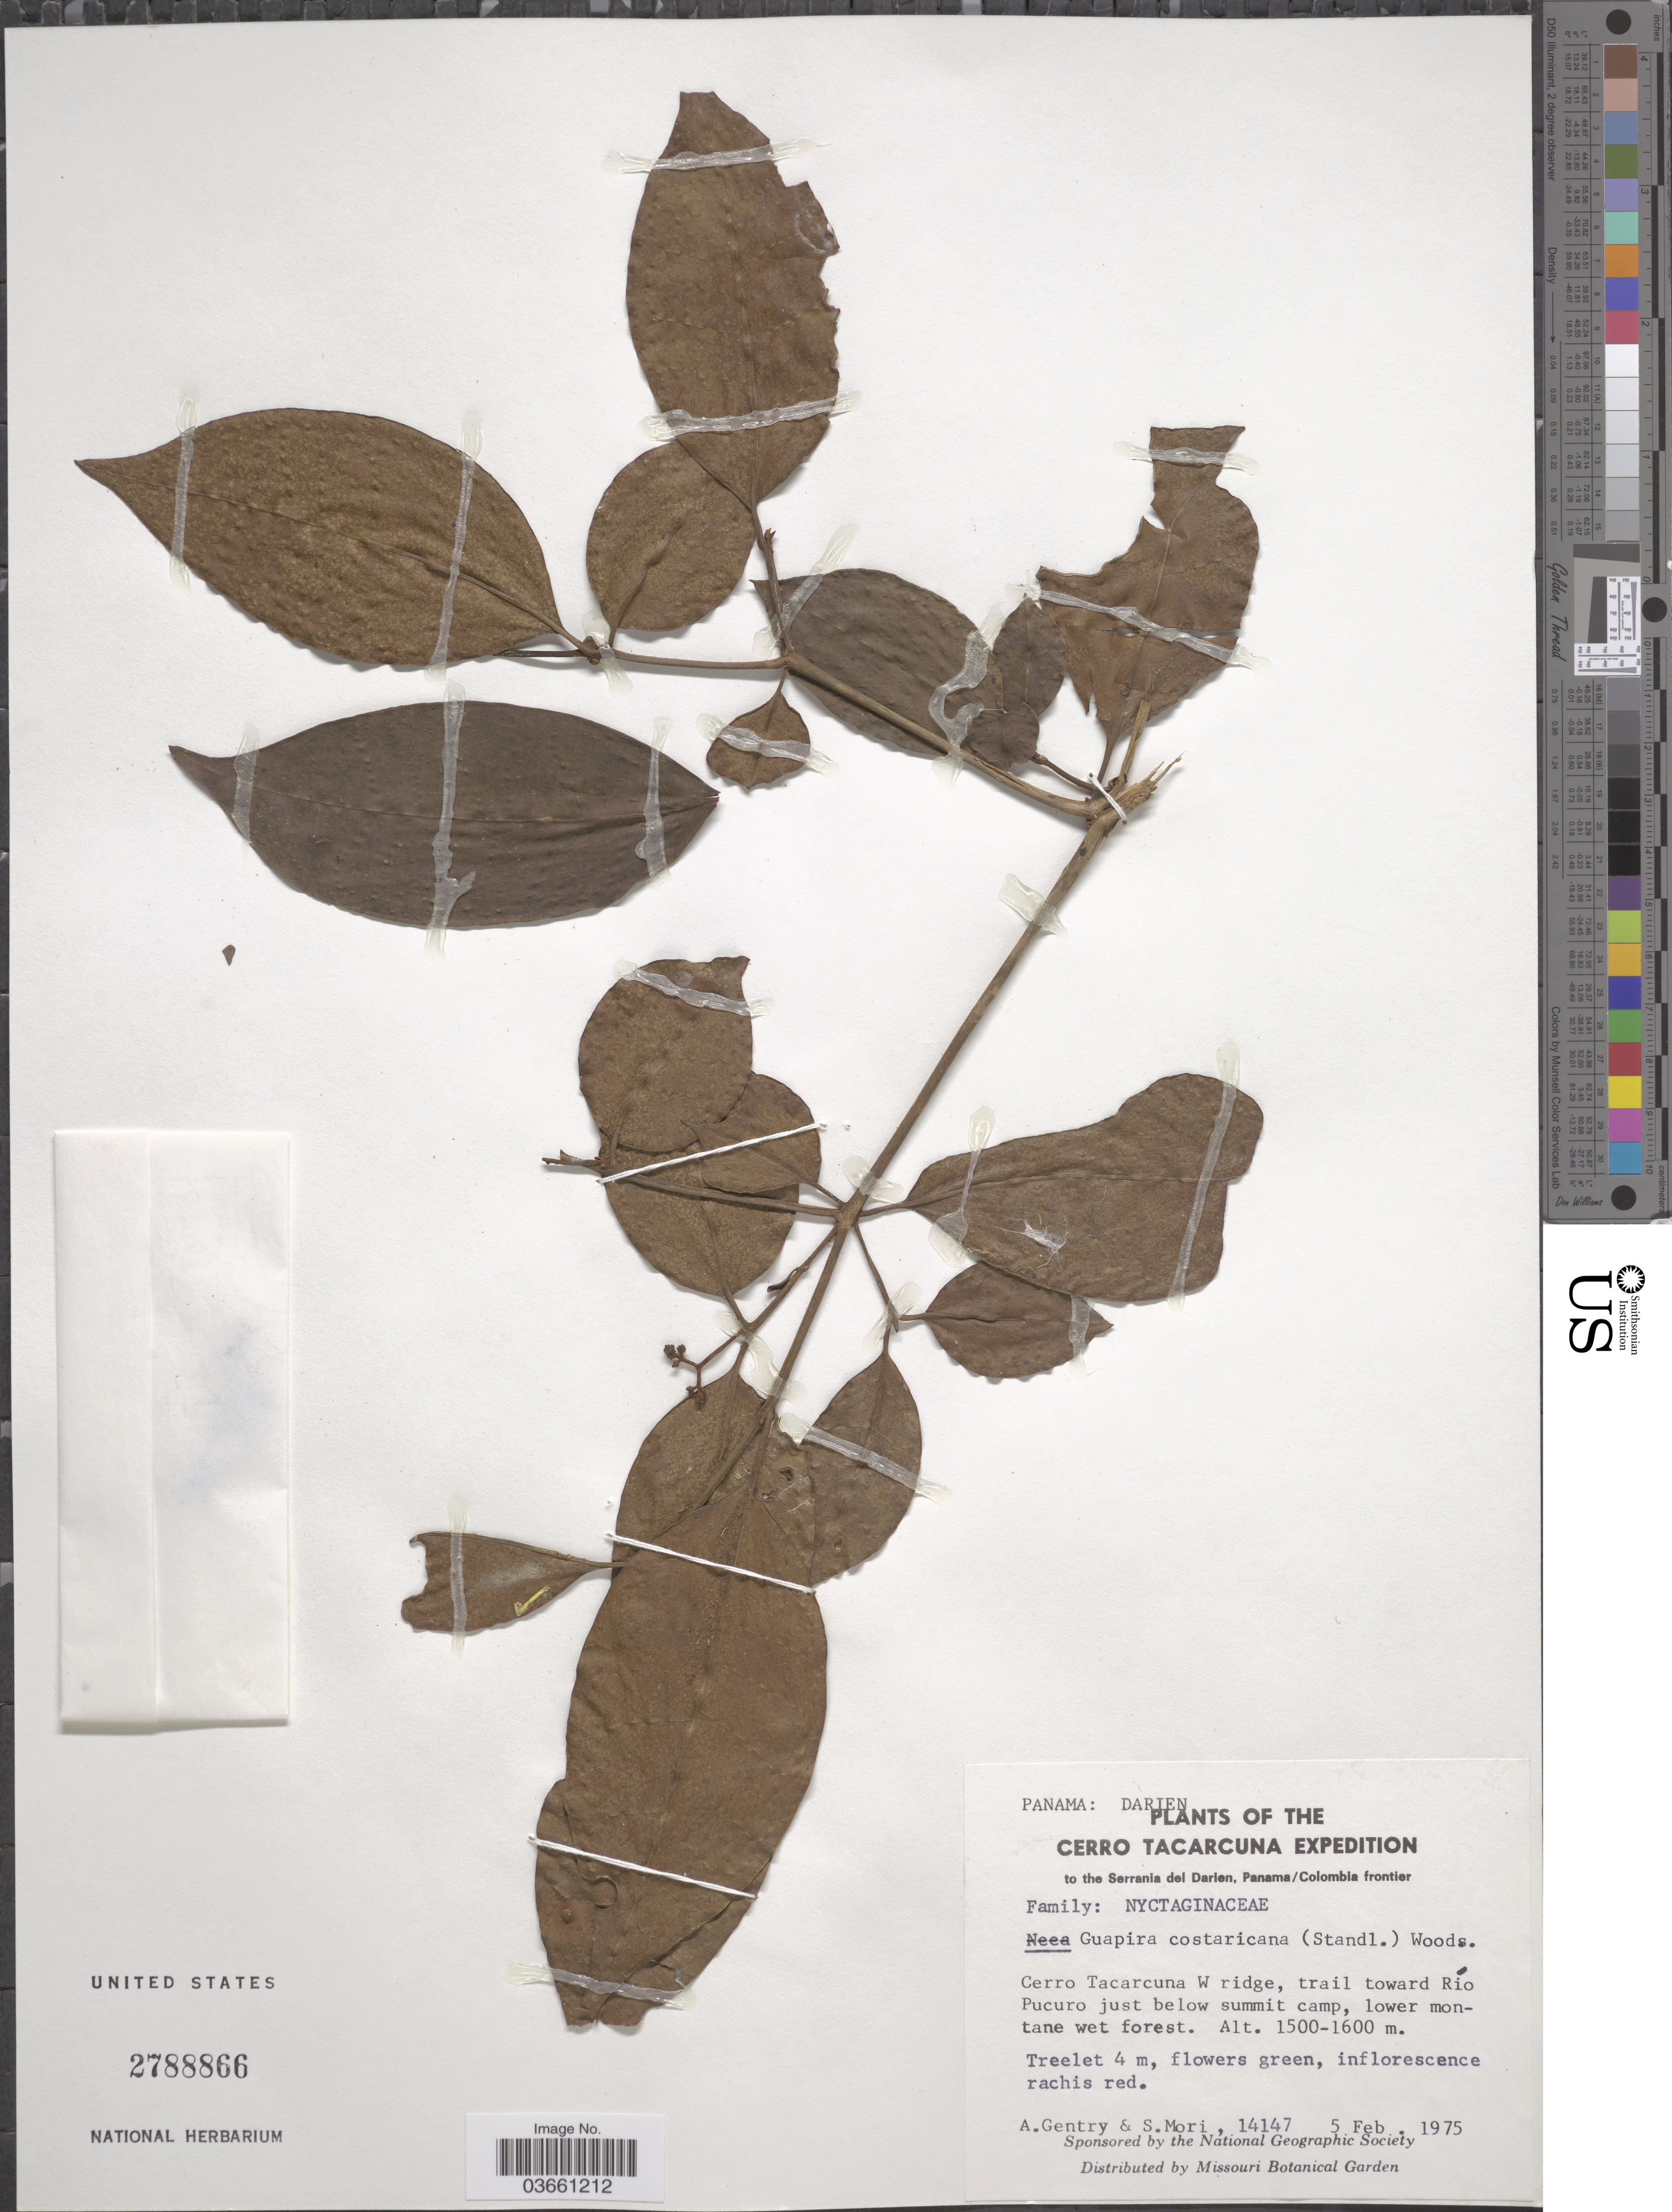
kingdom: Plantae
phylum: Tracheophyta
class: Magnoliopsida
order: Caryophyllales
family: Nyctaginaceae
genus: Guapira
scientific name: Guapira costaricana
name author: (Standl.) Woodson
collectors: A. H. Gentry & S. Mori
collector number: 14147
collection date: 1975-02-05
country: Panama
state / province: Darién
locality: Cerro Tacarcuna. The Serrania del Darien, Panama/Colombia frontier. Cerro Tacarcuna W ridge, trail toward Río Pucuro just below summit camp.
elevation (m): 1500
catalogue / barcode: US 2788866